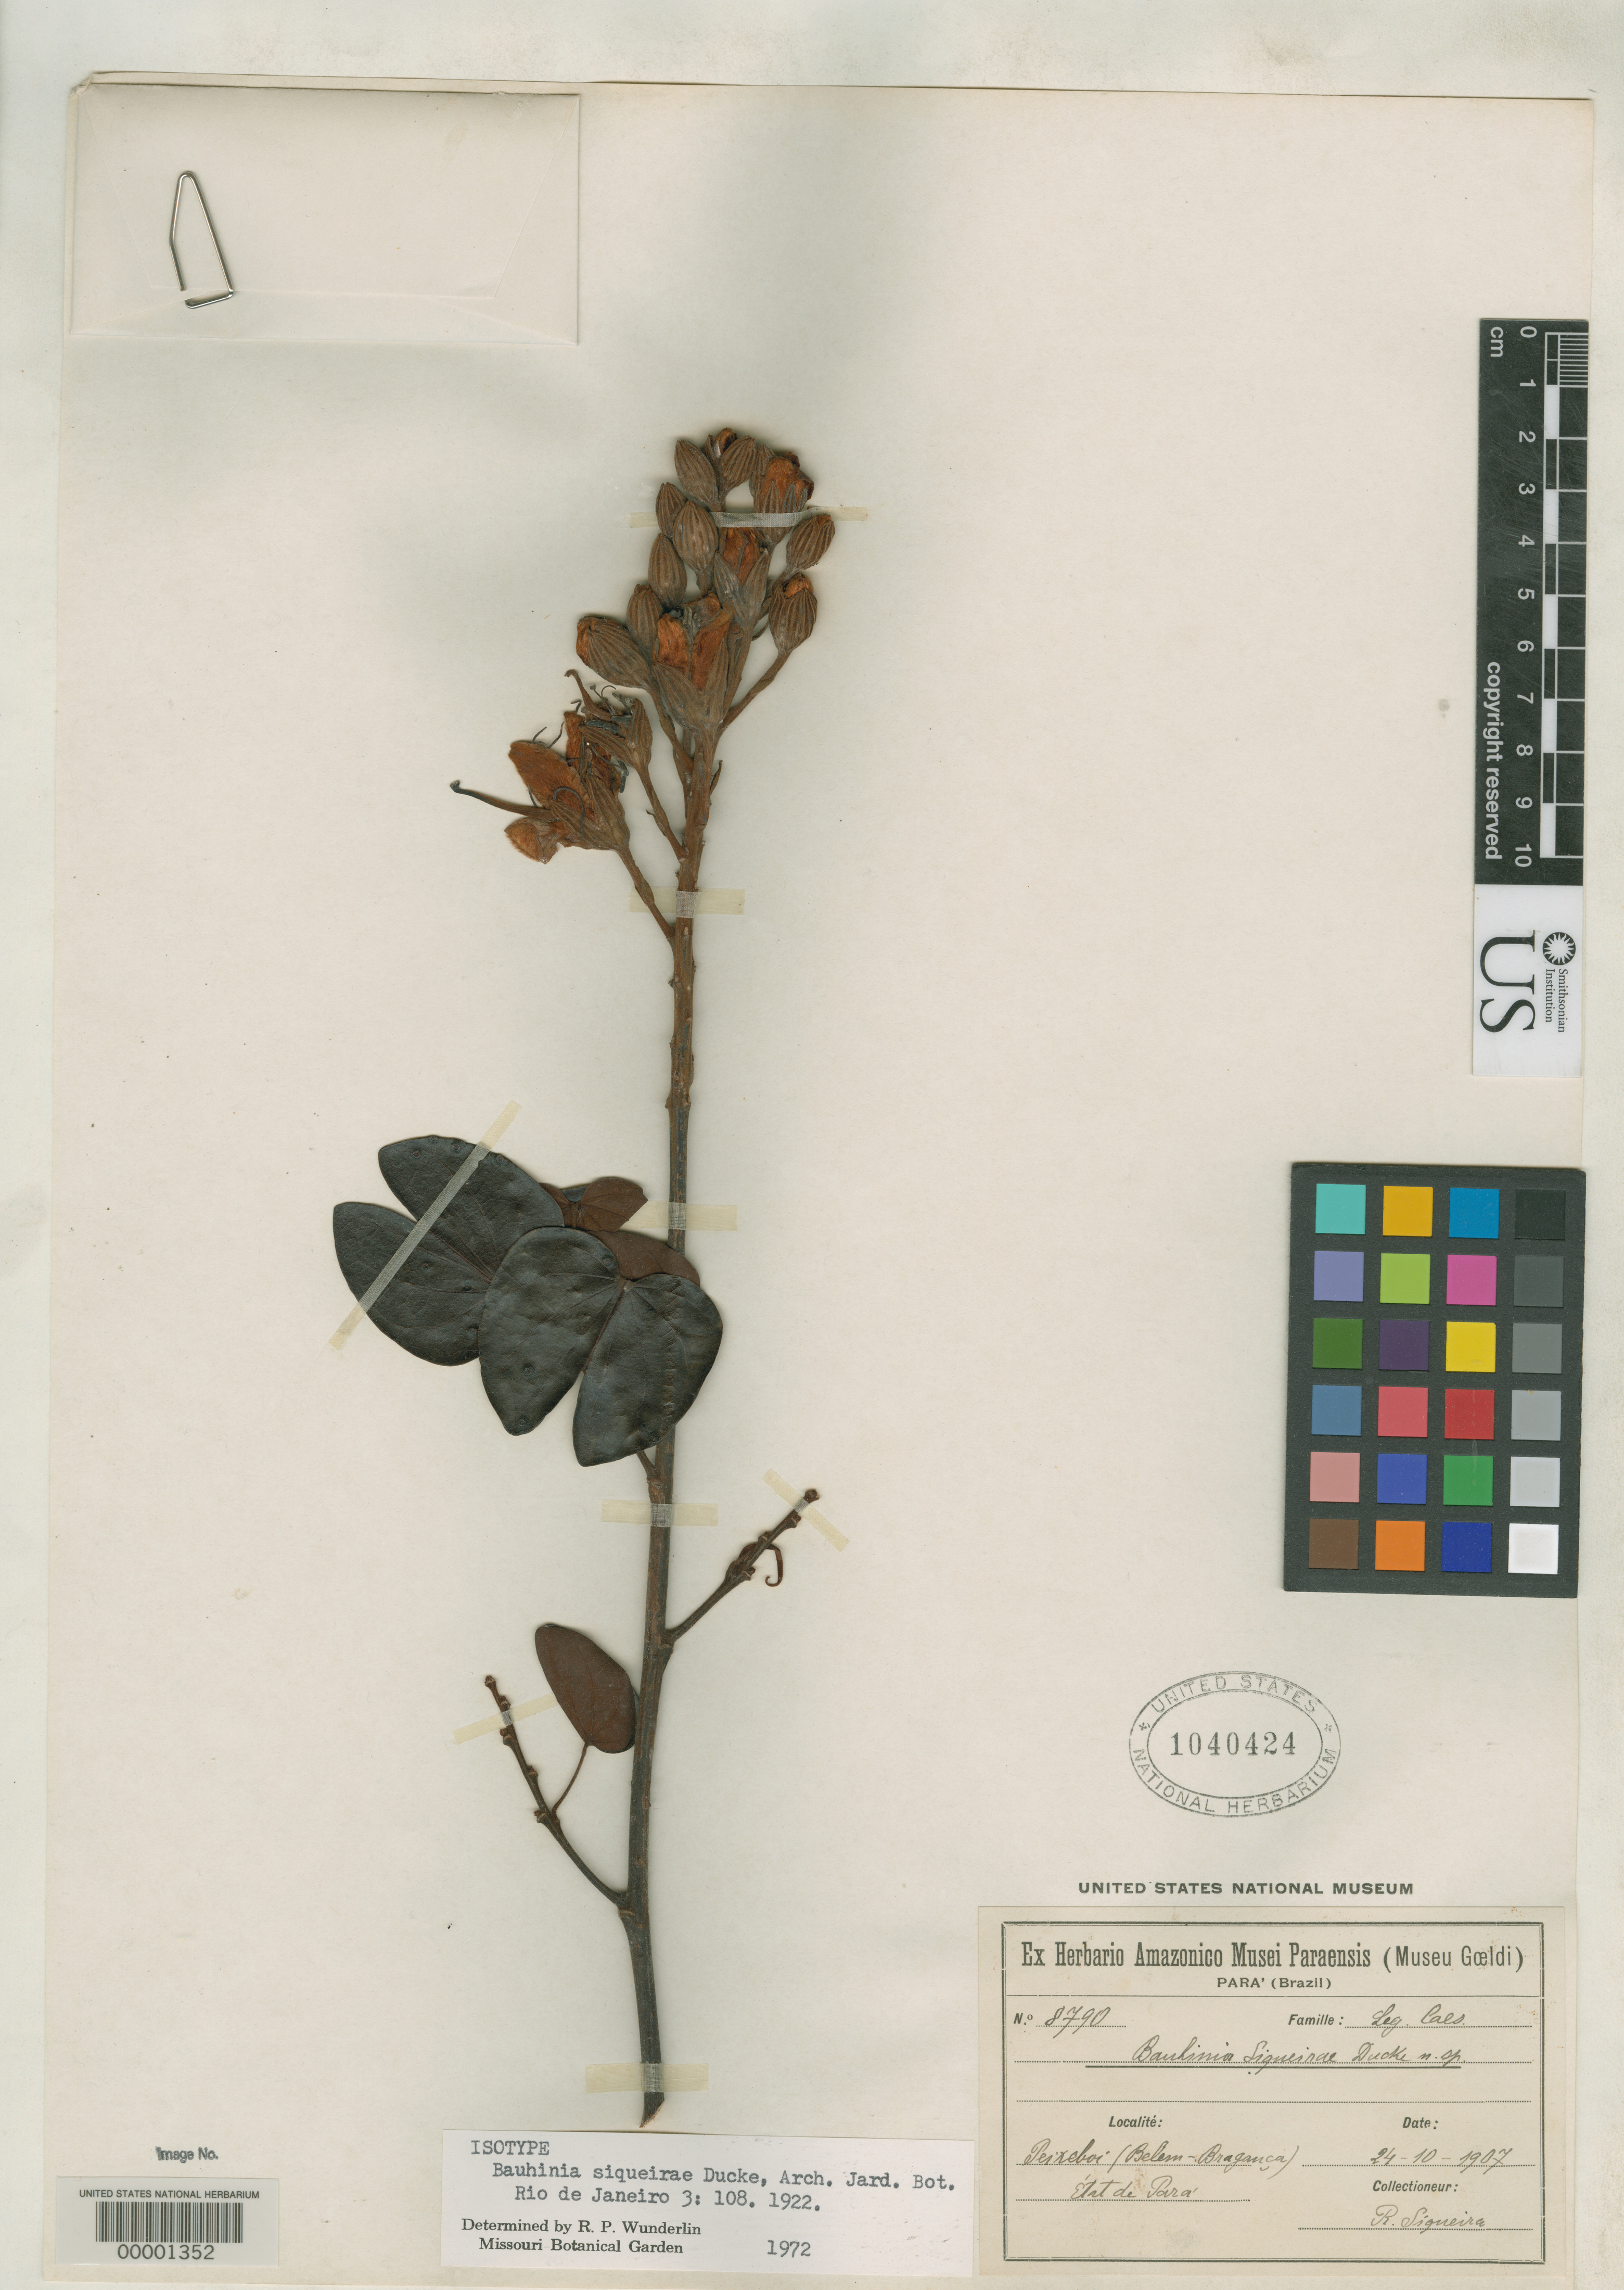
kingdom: Plantae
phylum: Tracheophyta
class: Magnoliopsida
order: Fabales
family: Fabaceae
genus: Bauhinia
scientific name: Bauhinia siqueiraei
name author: Ducke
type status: Isotype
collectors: R. Siqueira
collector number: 8790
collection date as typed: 24 Oct 1904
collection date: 1904-10-24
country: Brazil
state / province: Minas Gerais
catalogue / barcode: US 1040424